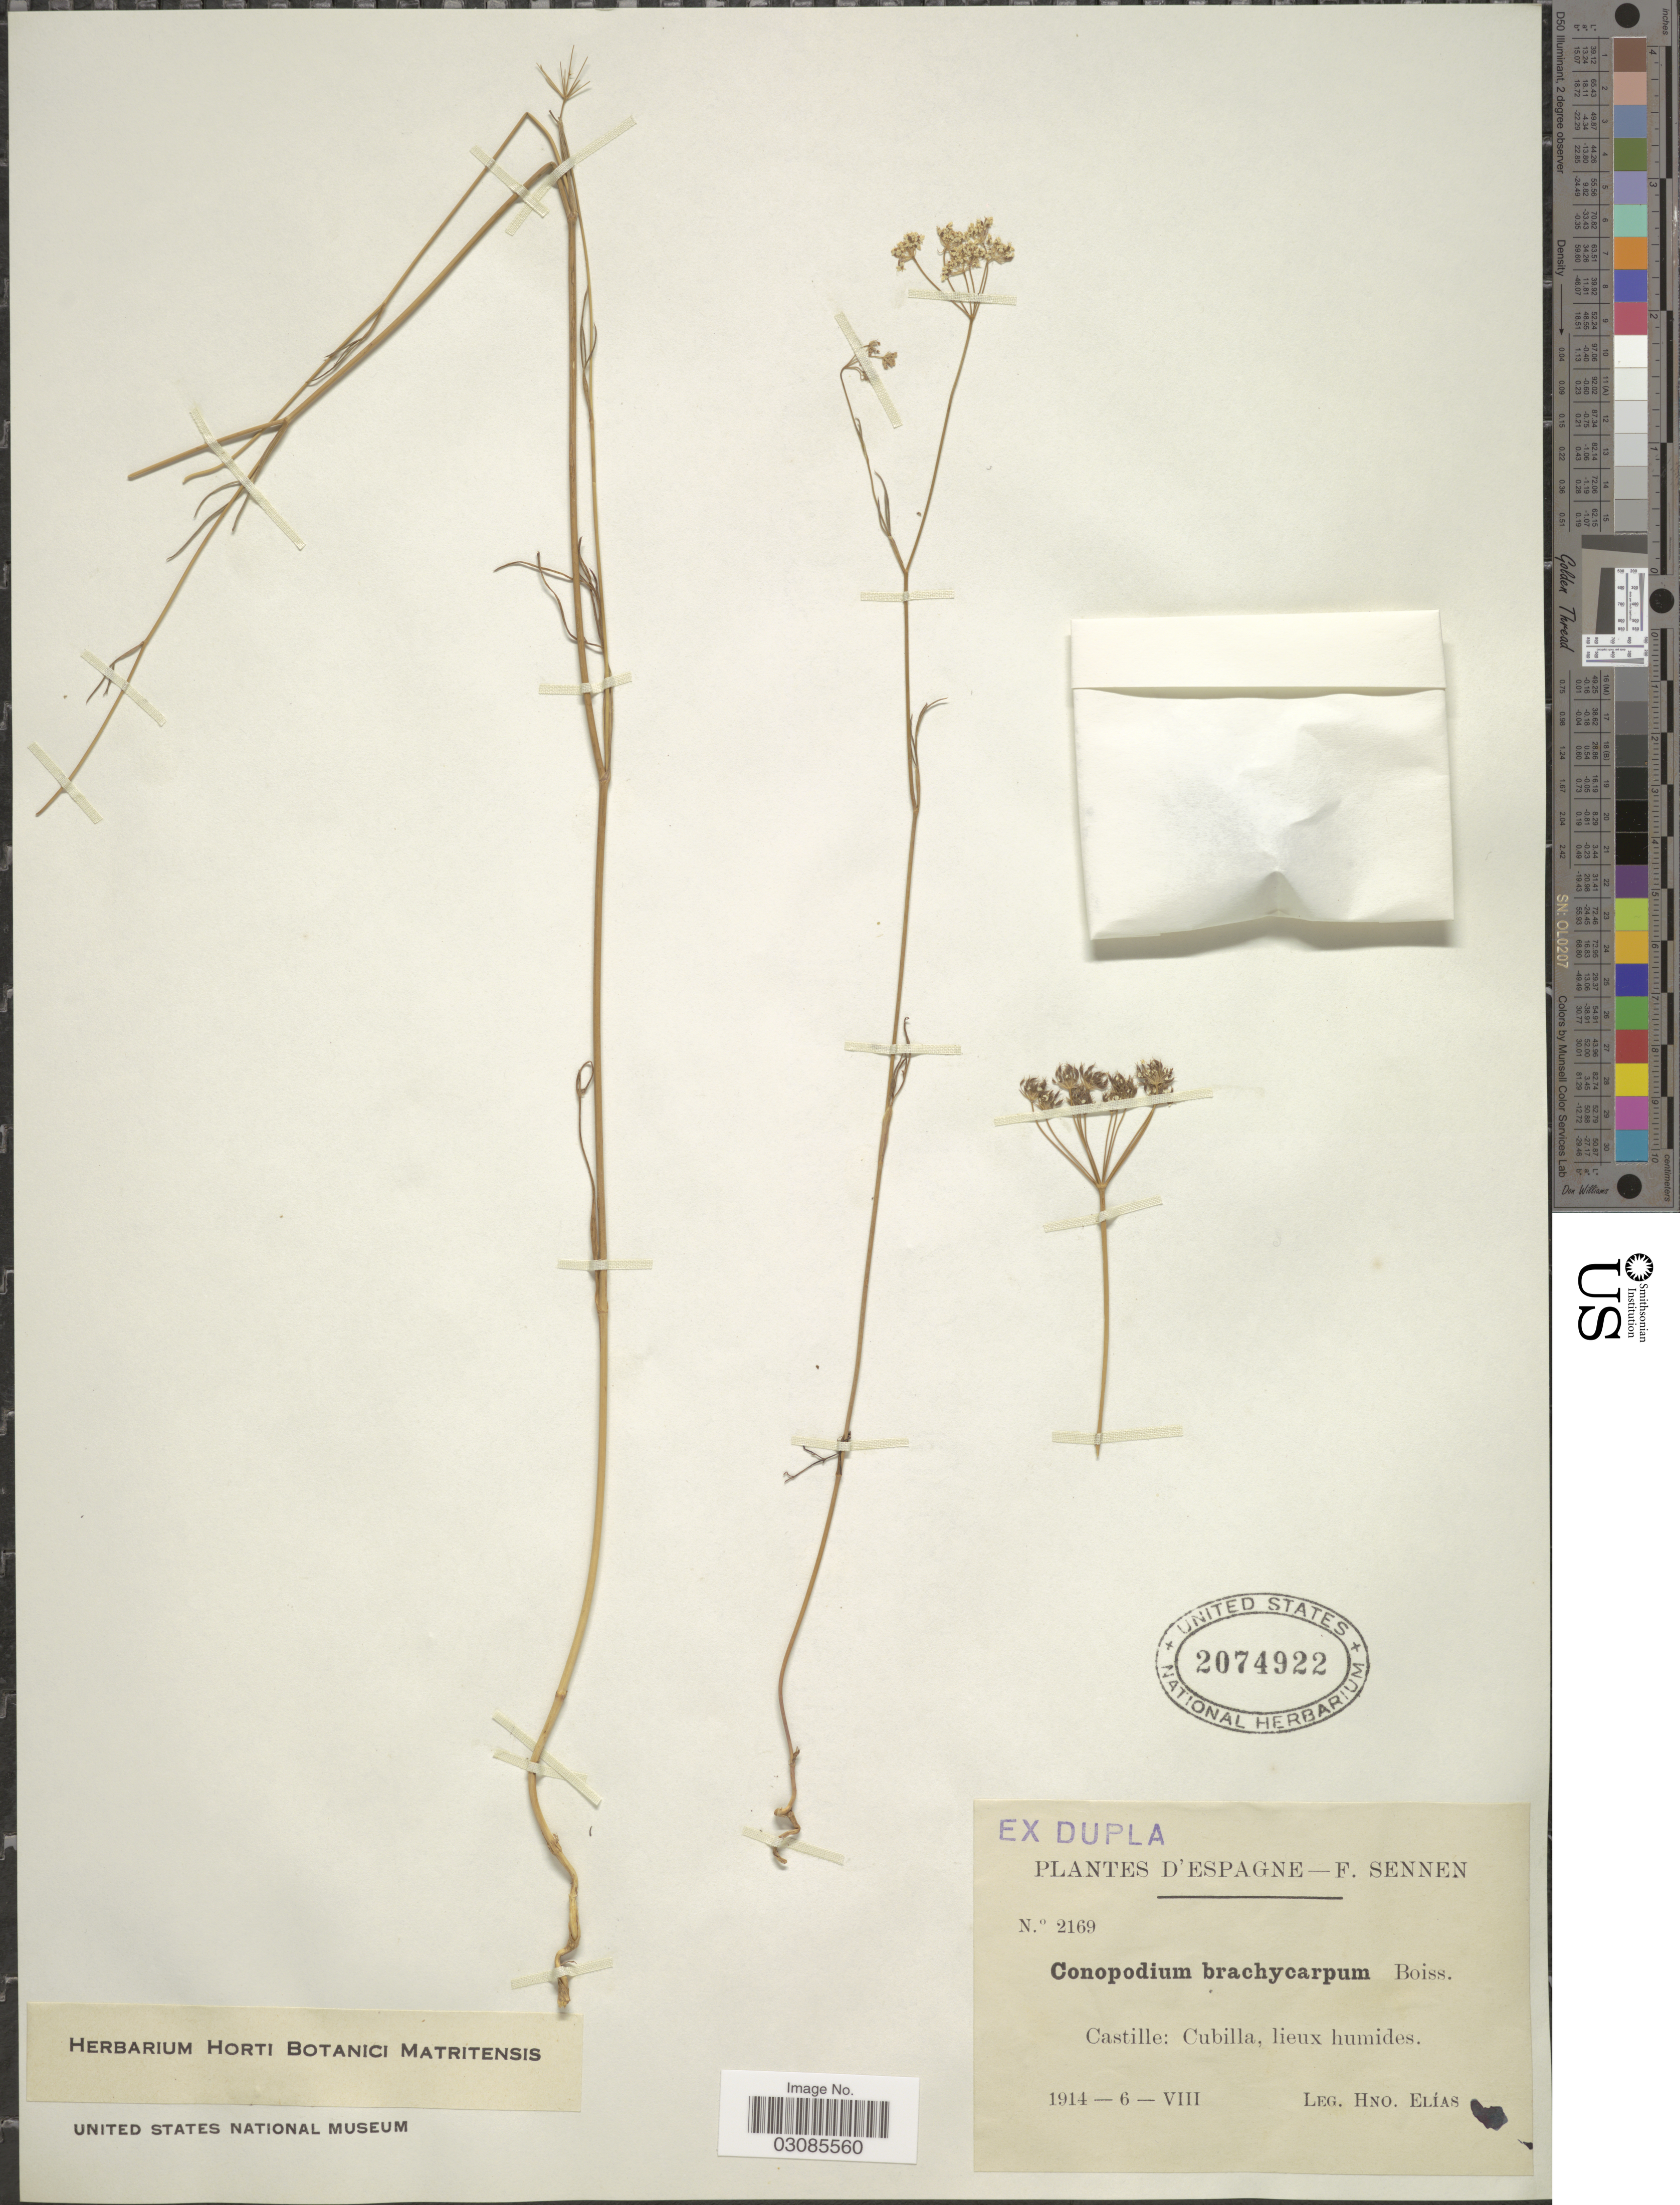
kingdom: Plantae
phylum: Tracheophyta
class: Magnoliopsida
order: Apiales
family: Apiaceae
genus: Conopodium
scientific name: Conopodium brachycarpum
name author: Boiss. ex Lange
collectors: Bro. Elias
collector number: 2169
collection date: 1914-08-06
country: Spain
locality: Espagne. Castille: Cubilla.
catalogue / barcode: US 2074922